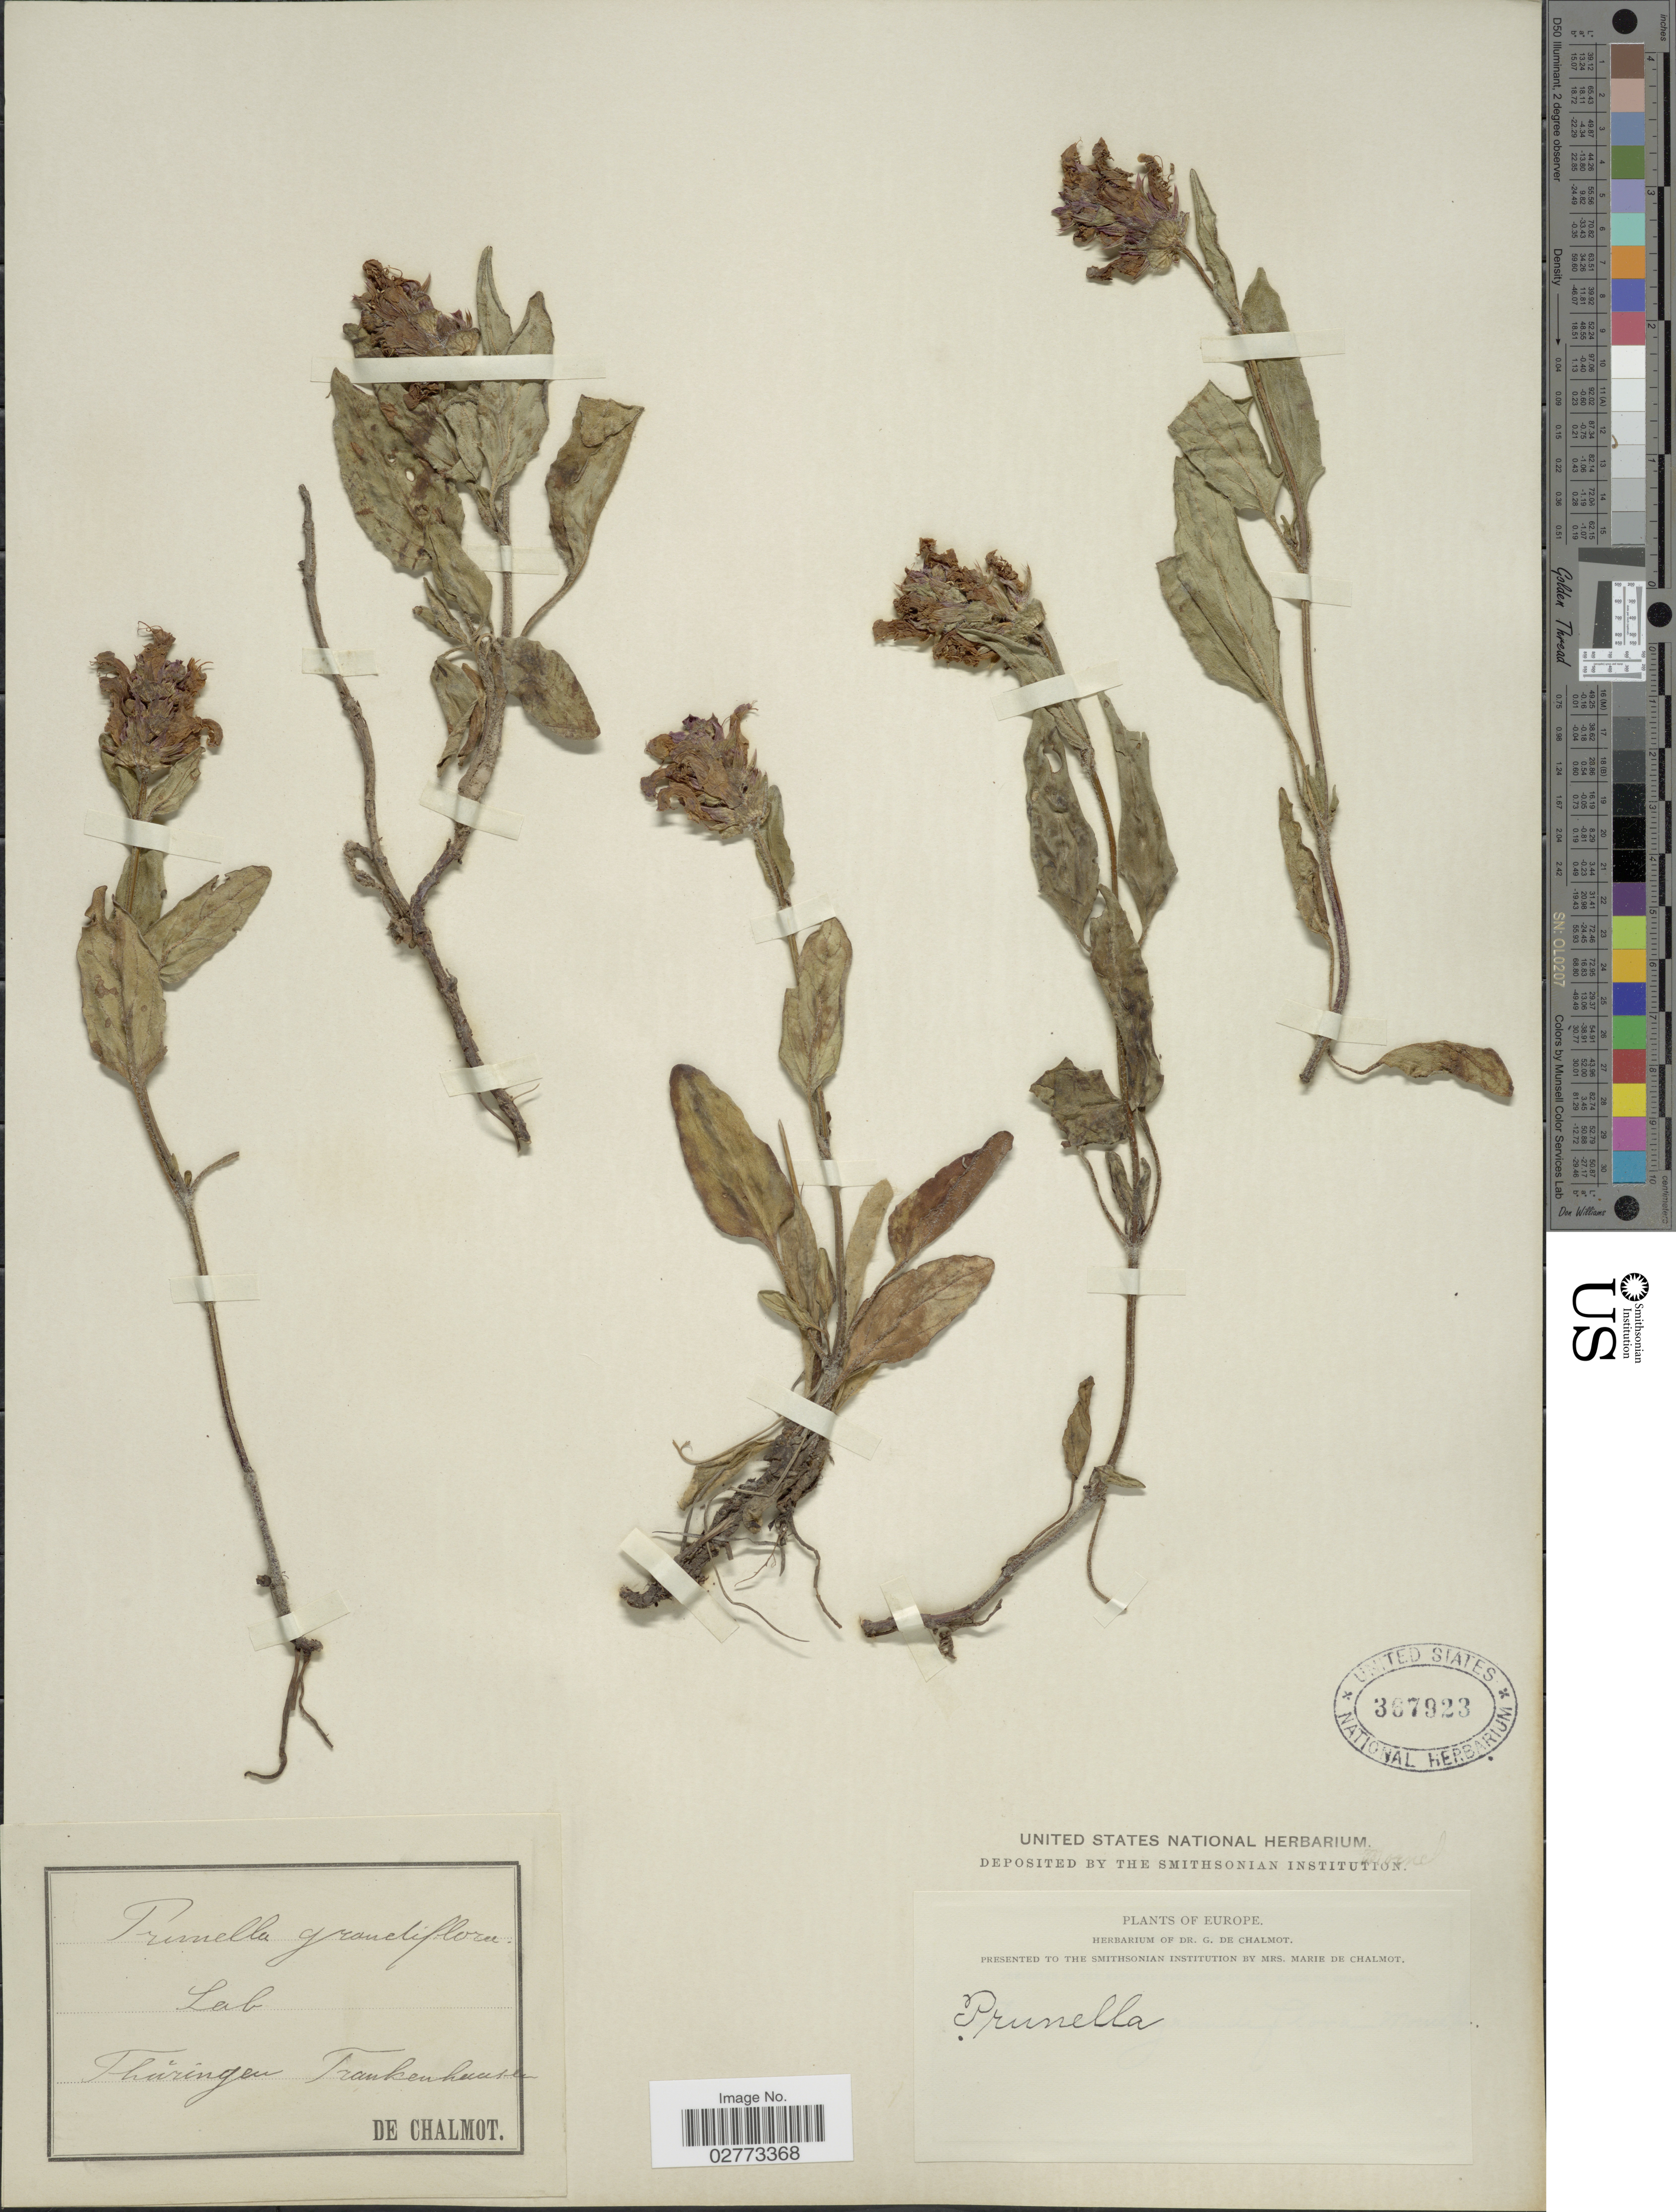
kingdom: Plantae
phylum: Tracheophyta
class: Magnoliopsida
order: Lamiales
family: Lamiaceae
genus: Prunella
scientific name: Prunella grandiflora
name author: (L.) Turra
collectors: G. de Chalmot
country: Germany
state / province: Thuringia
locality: Frankenhause.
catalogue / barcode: US 367923